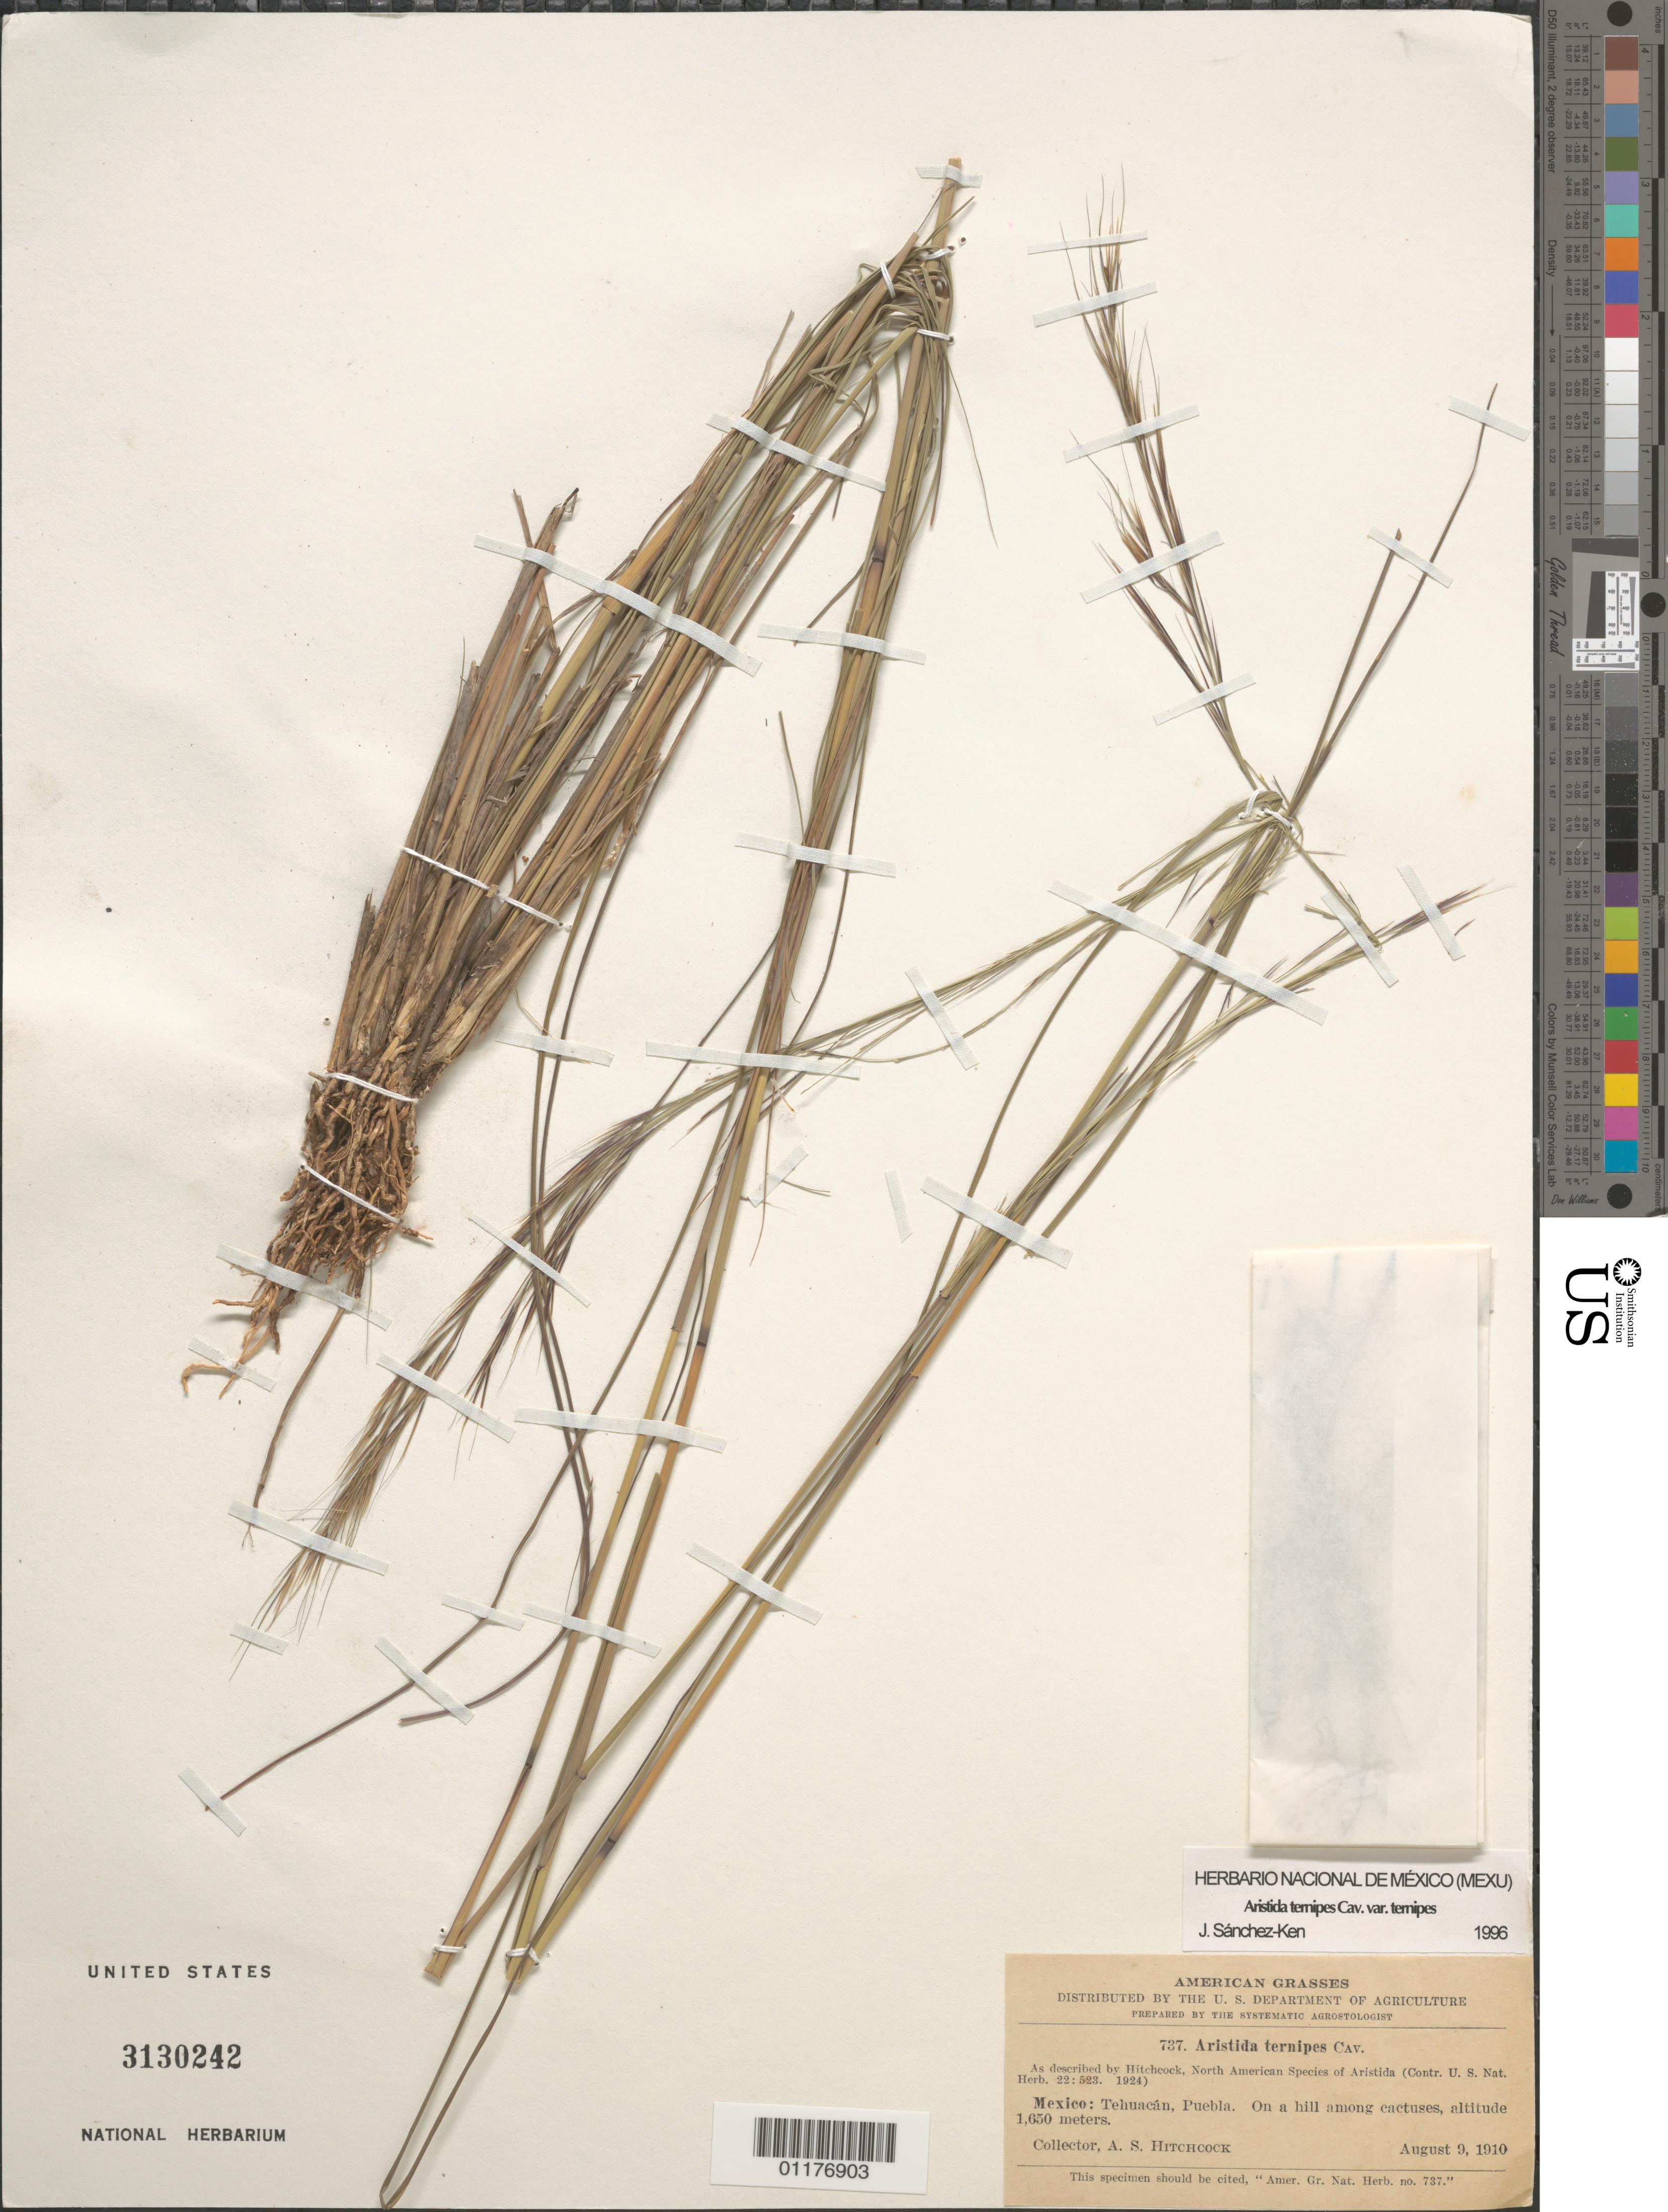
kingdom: Plantae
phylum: Tracheophyta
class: Liliopsida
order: Poales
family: Poaceae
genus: Aristida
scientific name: Aristida ternipes var. ternipes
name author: Cav.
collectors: A. S. Hitchcock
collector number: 737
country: Mexico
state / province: Puebla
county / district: Tehuacán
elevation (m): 1650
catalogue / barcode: US 3130242